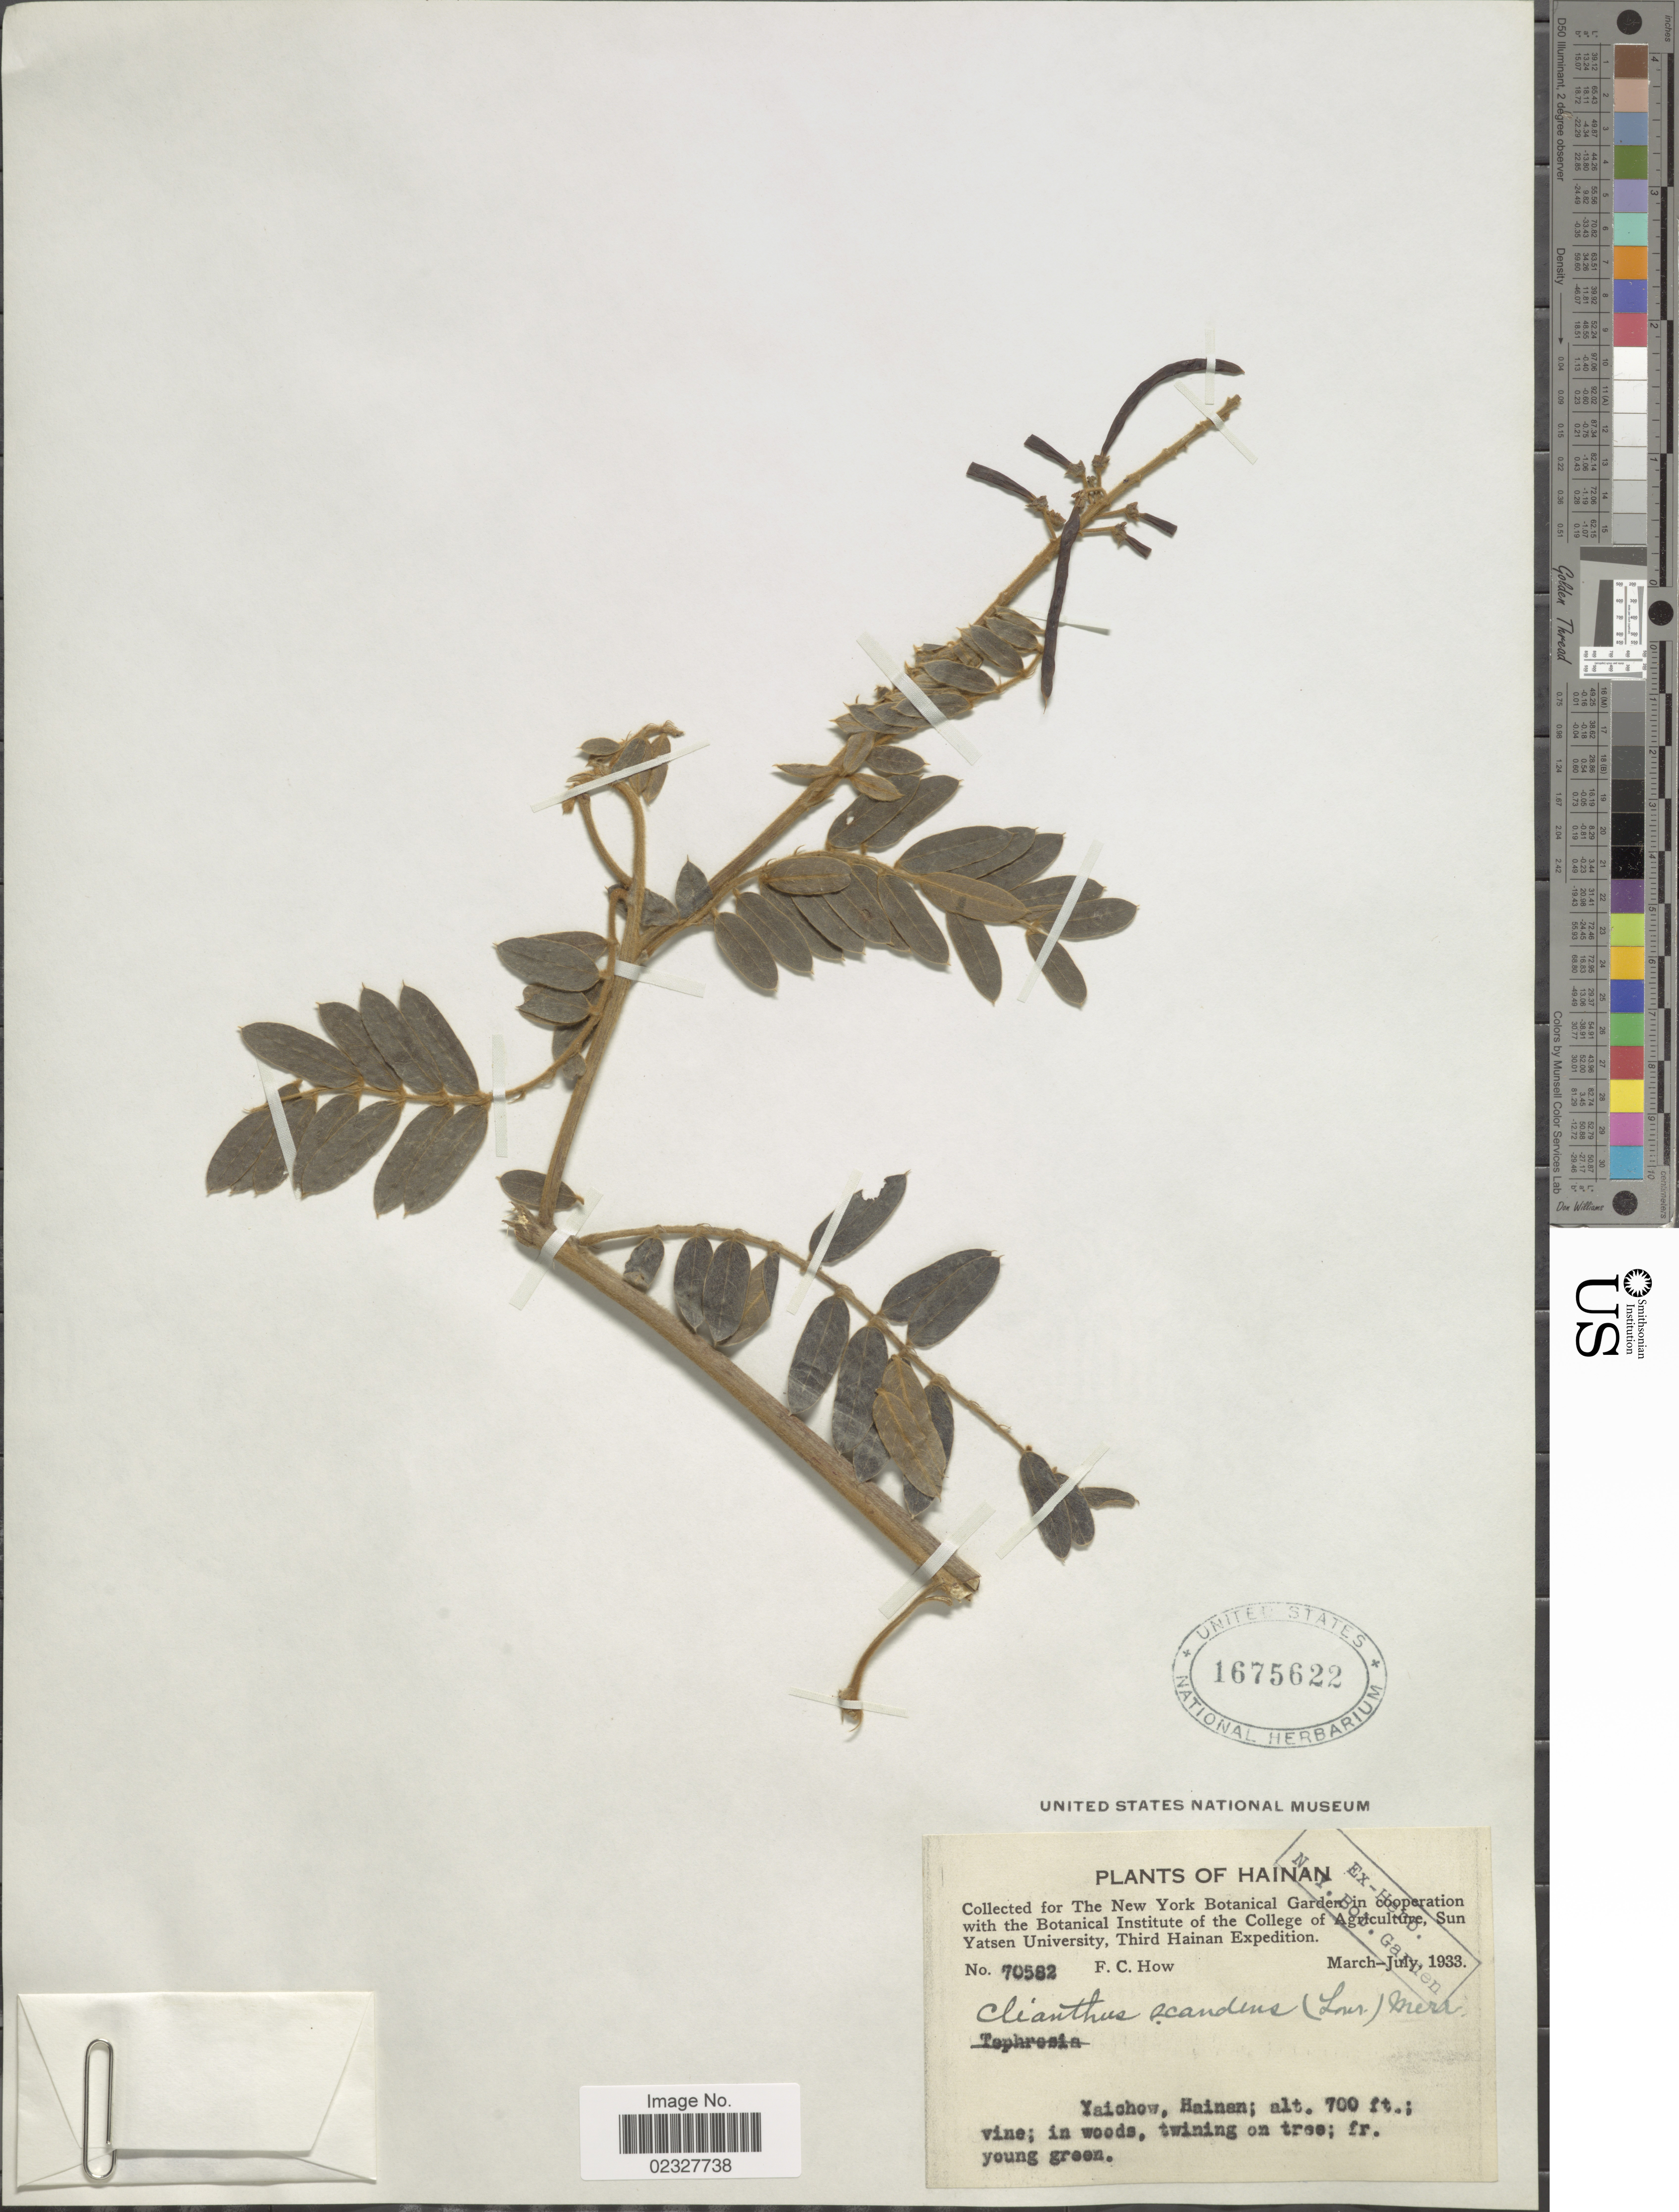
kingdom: Plantae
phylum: Tracheophyta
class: Magnoliopsida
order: Fabales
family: Fabaceae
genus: Clianthus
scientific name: Clianthus scandens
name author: (Lour.) Merr.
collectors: F. C. How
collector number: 70582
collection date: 1933-03/1933-07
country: China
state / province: Hainan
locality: Yaichow, Hainan.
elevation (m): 213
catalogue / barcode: US 1675622